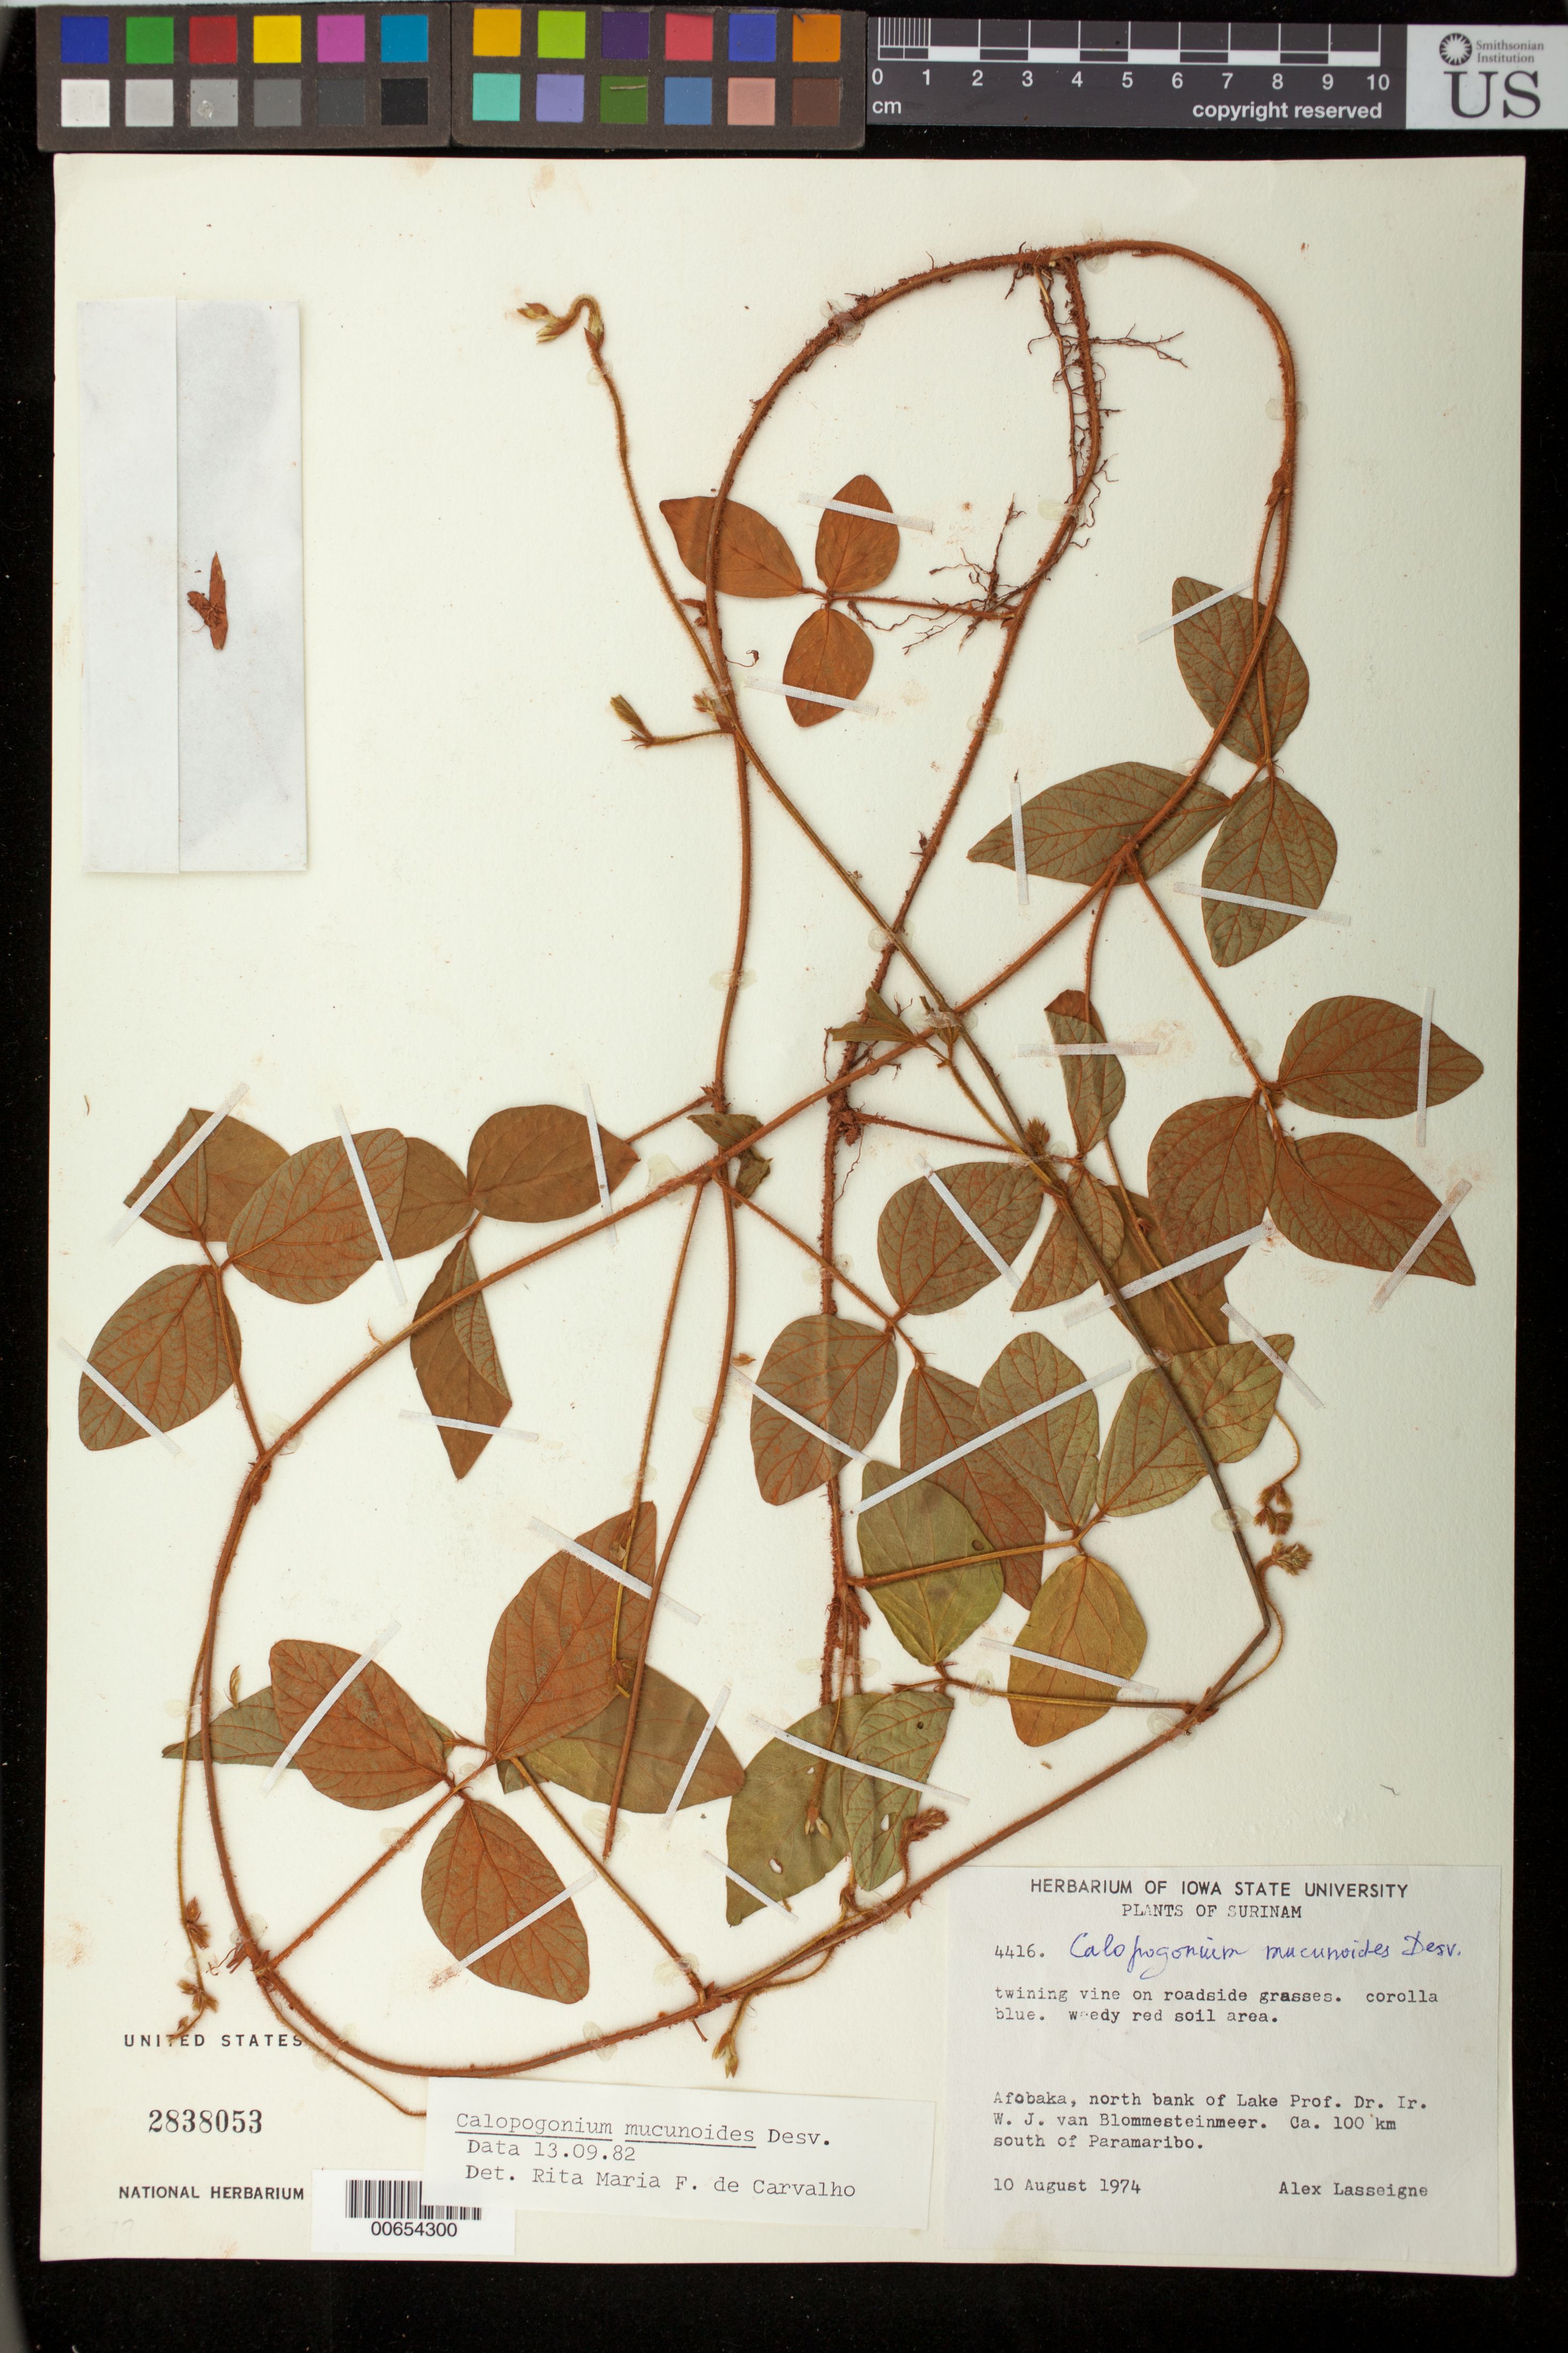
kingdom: Plantae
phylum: Tracheophyta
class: Magnoliopsida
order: Fabales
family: Fabaceae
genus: Calopogonium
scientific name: Calopogonium mucunoides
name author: Desv.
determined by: Carvalho, R. M.F. de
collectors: A. Lasseigne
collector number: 4416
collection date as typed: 10-Aug-74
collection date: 1974-08-10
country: Suriname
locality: Afrobaka, north bank of Lake Prof. Dr. Ir. W. J. van Blommesteinmerr. Ca. 100 km south of Paramaribo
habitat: Weedy red soil area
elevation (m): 100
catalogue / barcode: US 2838053